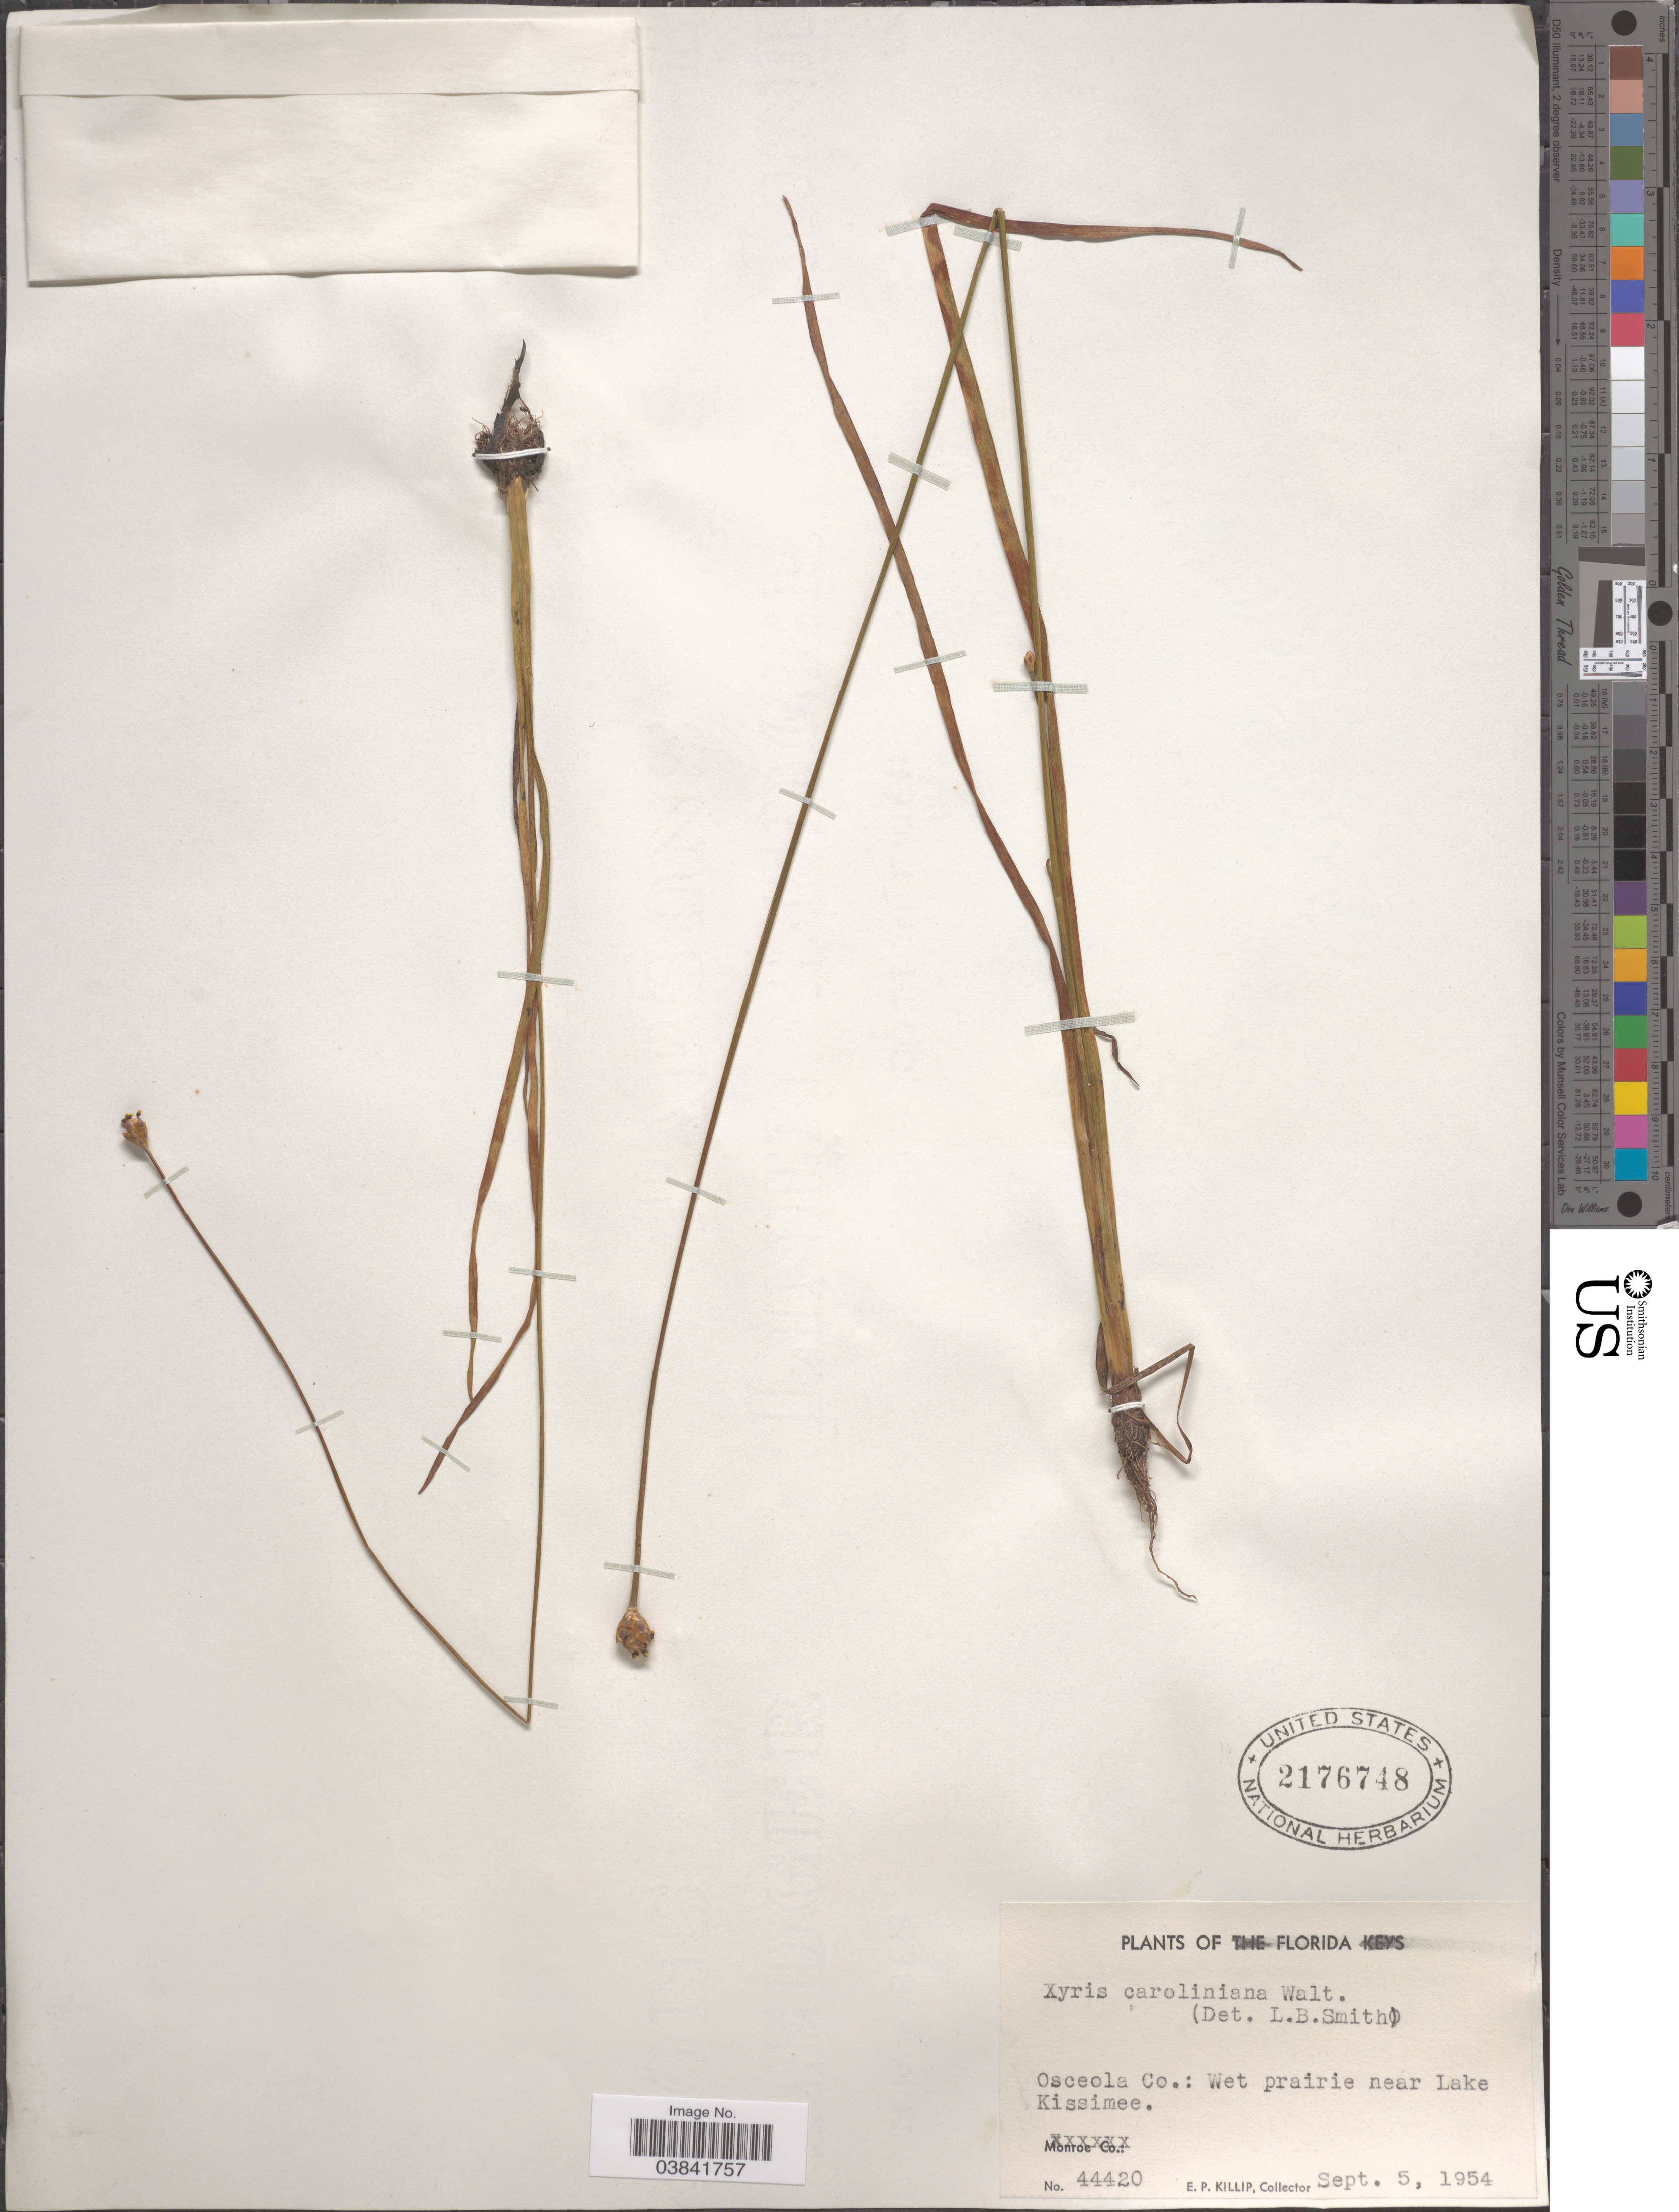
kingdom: Plantae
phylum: Tracheophyta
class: Liliopsida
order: Poales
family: Xyridaceae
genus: Xyris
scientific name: Xyris jupicai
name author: Rich.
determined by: Strong, Mark T., (BOT), Smithsonian Institution - National Museum of Natural History (UNITED STATES)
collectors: E. P. Killip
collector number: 44420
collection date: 1954-09-05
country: United States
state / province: Florida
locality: Osceola Co.: Wet prairie near Lake Kissimee.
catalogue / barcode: US 2176748